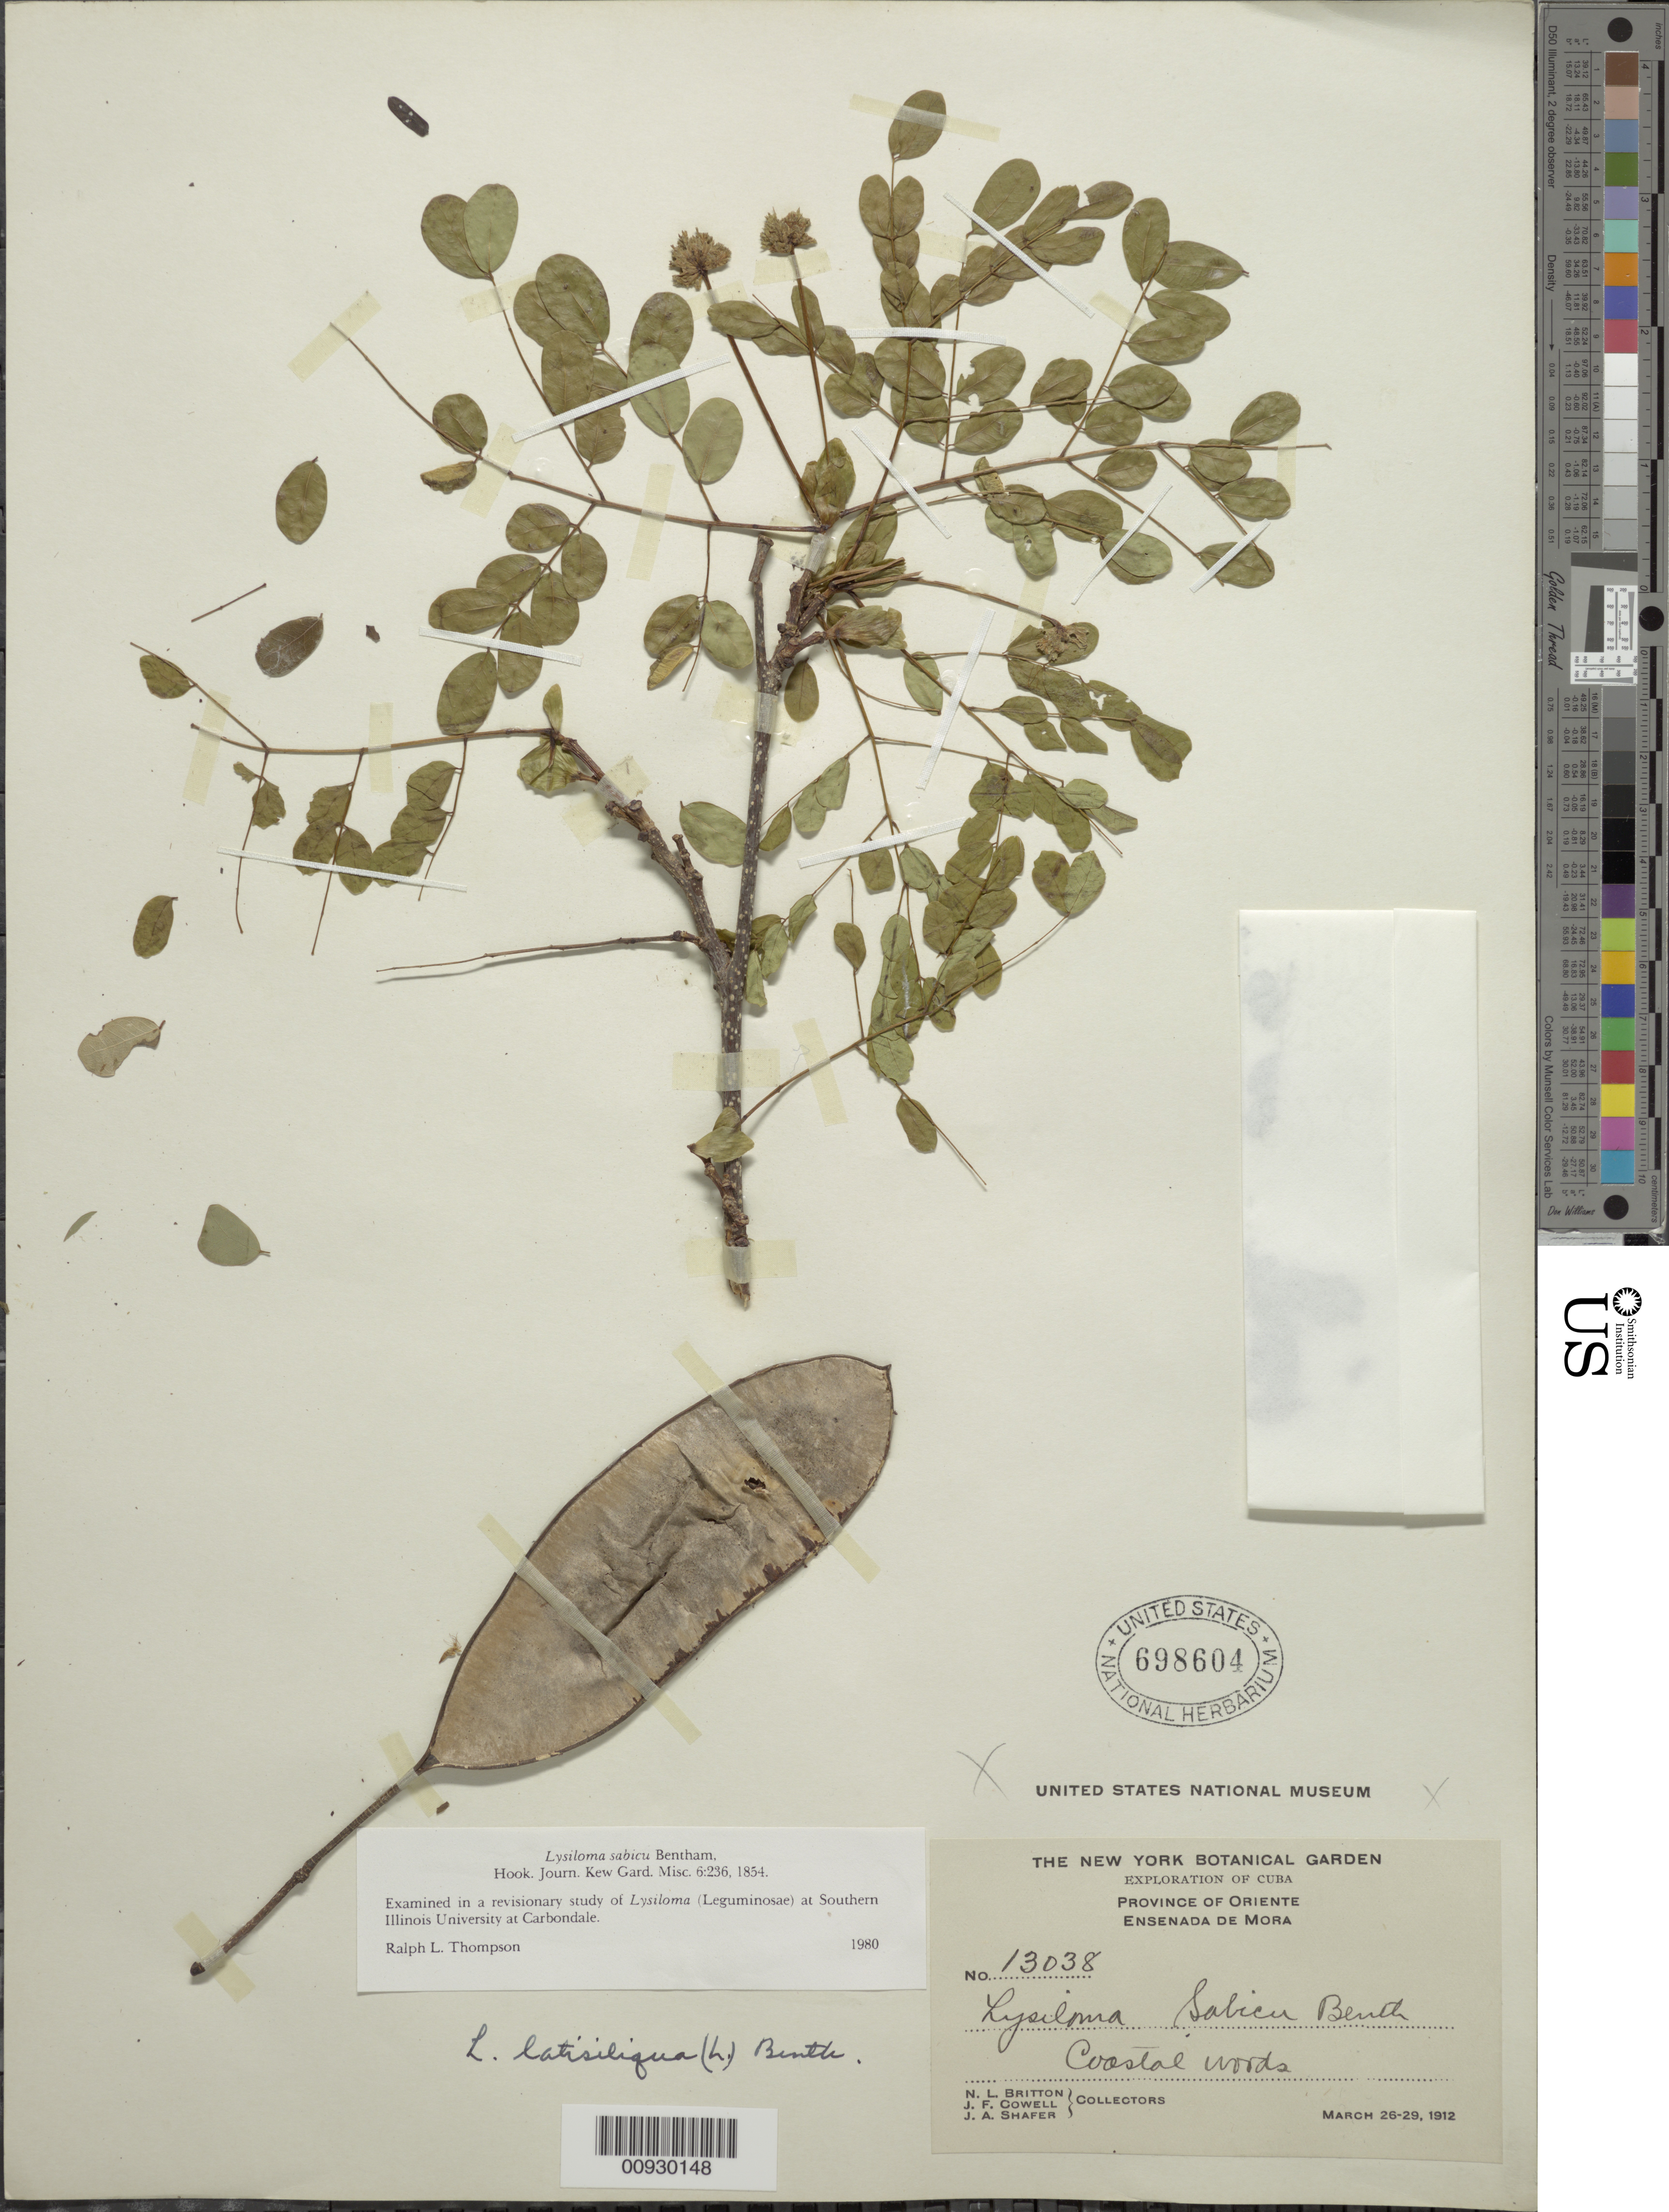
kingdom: Plantae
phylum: Tracheophyta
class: Magnoliopsida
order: Fabales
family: Fabaceae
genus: Lysiloma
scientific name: Lysiloma sabicu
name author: Benth.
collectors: N. Britton, J. F. Cowell & J. A. Shafer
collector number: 13038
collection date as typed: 26 Mar 1912 to 29 Mar 1912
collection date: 1912-03-26/1912-03-29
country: Cuba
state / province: Oriente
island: Cuba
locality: Ensenada de Mora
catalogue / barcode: US 698604